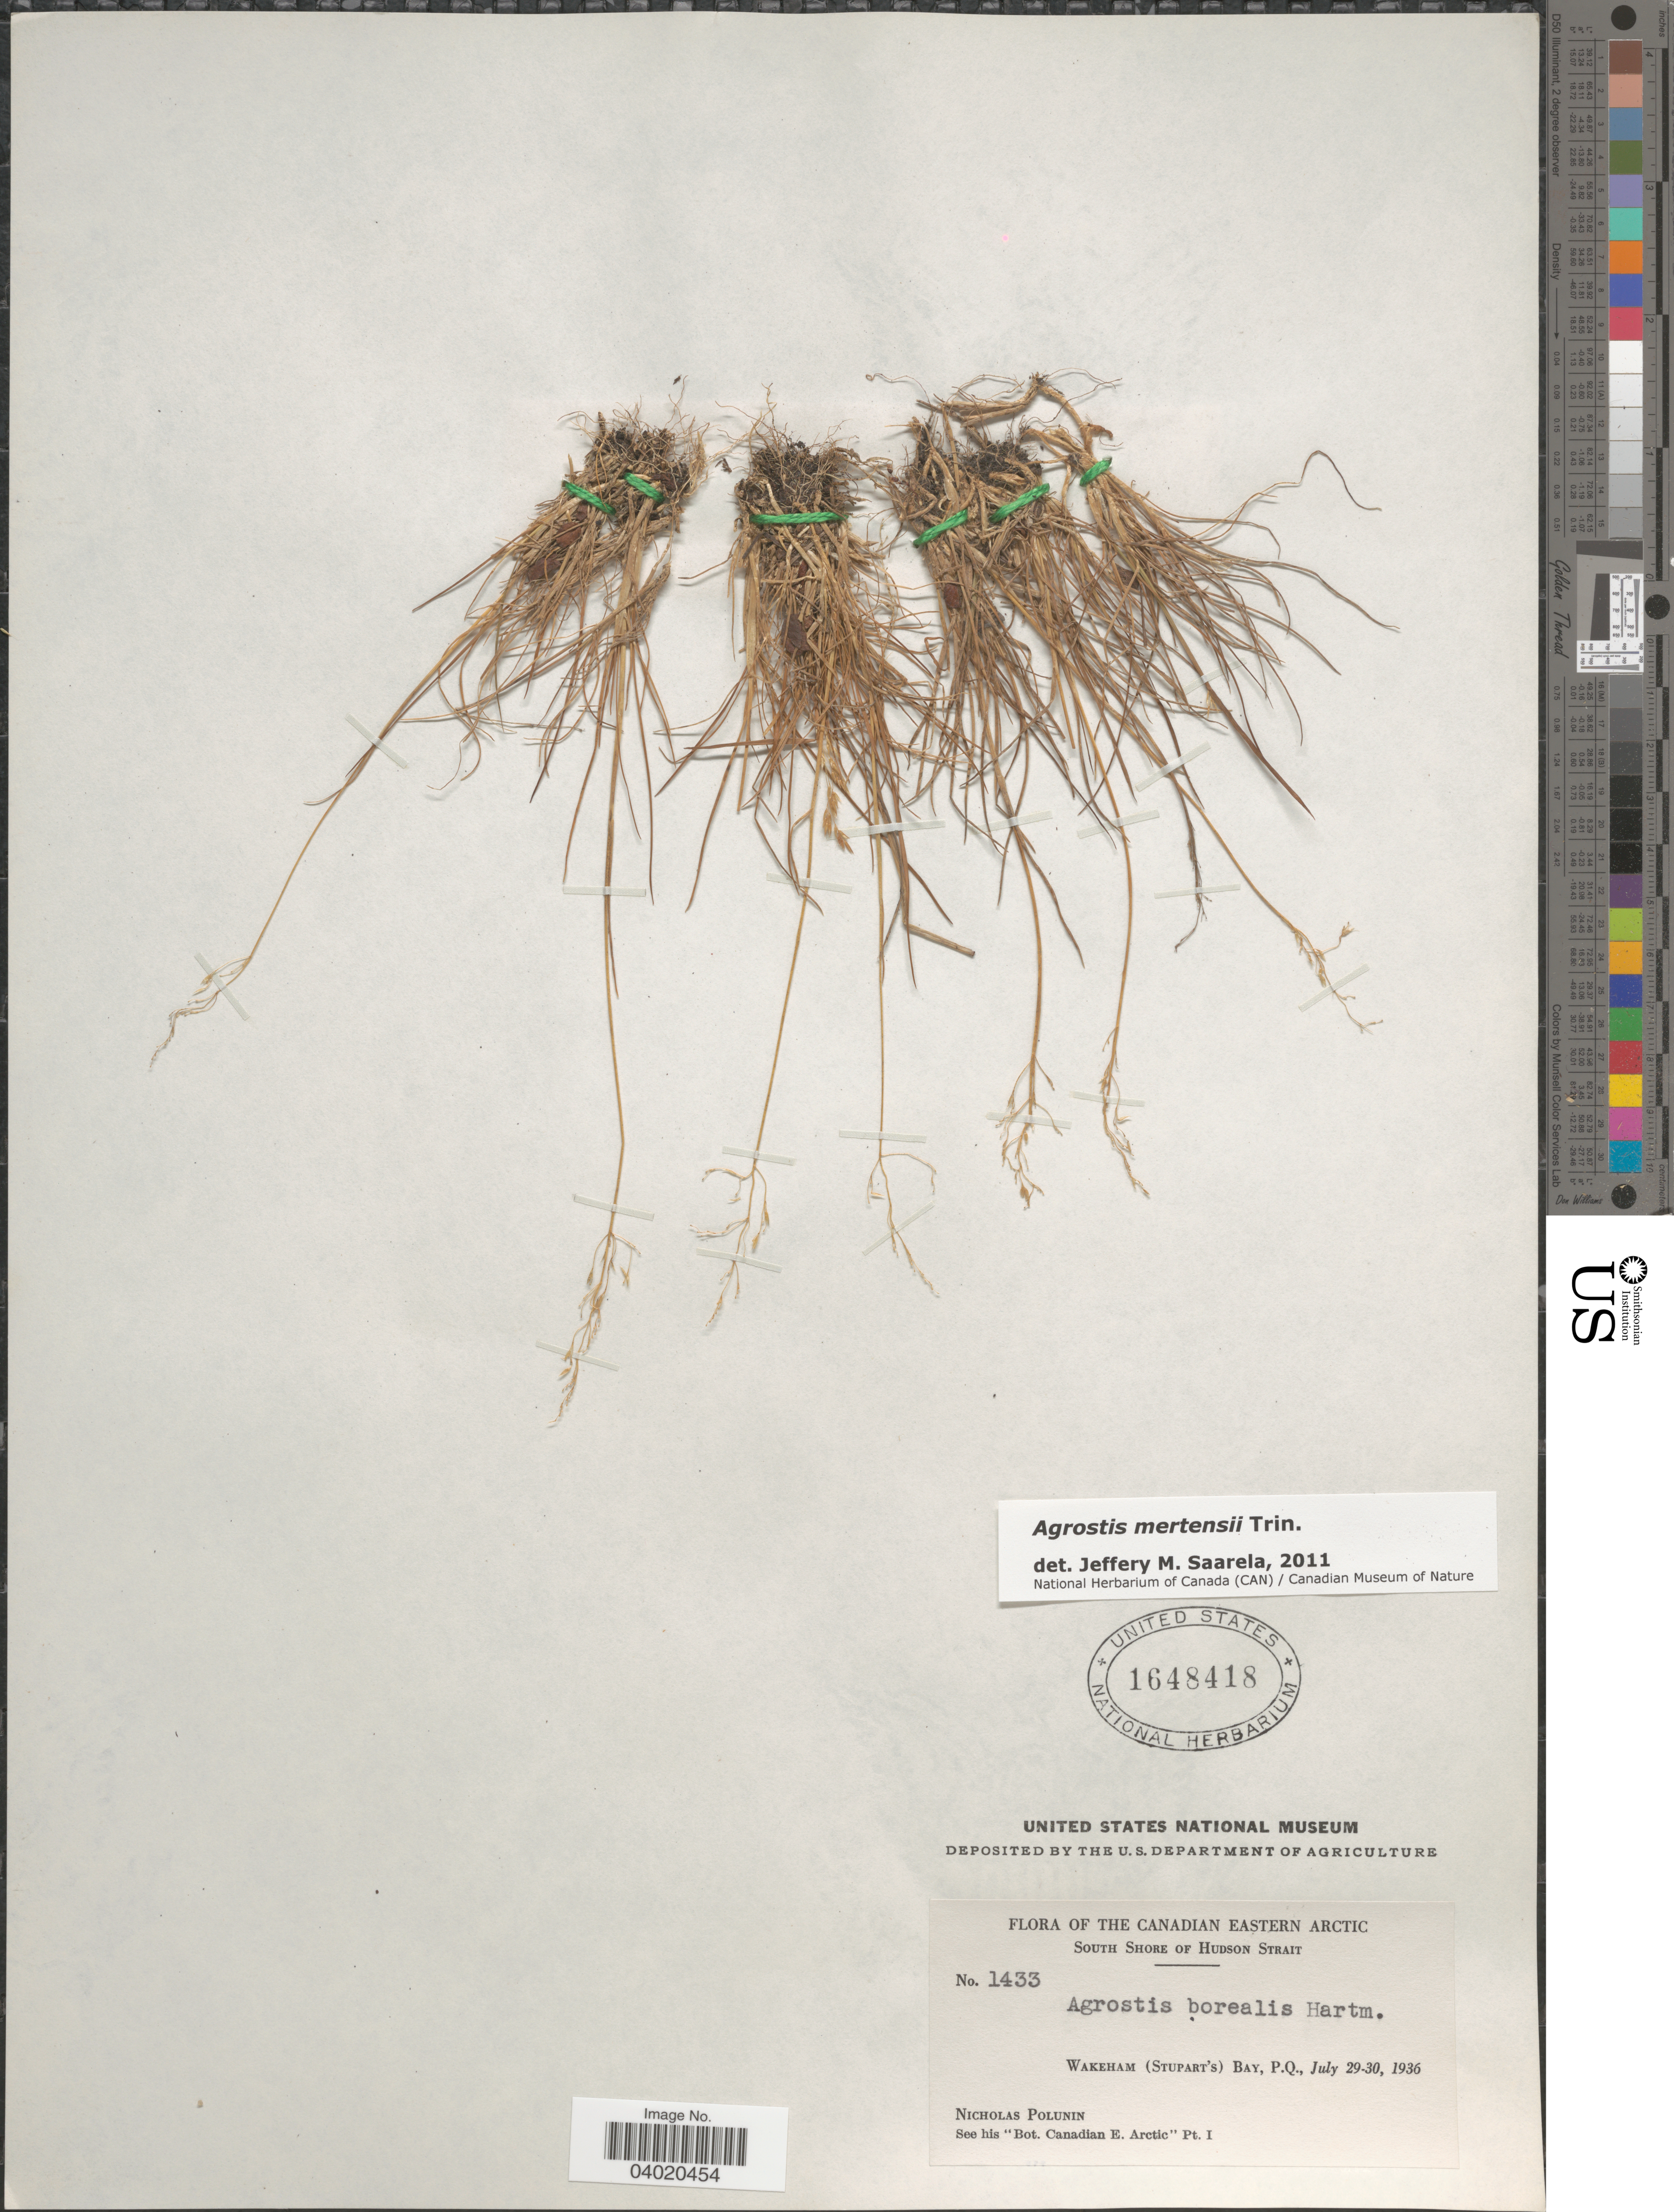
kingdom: Plantae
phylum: Tracheophyta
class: Liliopsida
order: Poales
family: Poaceae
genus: Agrostis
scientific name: Agrostis mertensii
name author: Trin.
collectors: N. V. Polunin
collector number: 1433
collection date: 1936-07-29/1936-07-30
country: Canada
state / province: Quebec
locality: Canadian Eastern Arctic. South Shore of Hudson Strait. Wakeham (Stupart's) Bay, P.Q.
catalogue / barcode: US 1648418